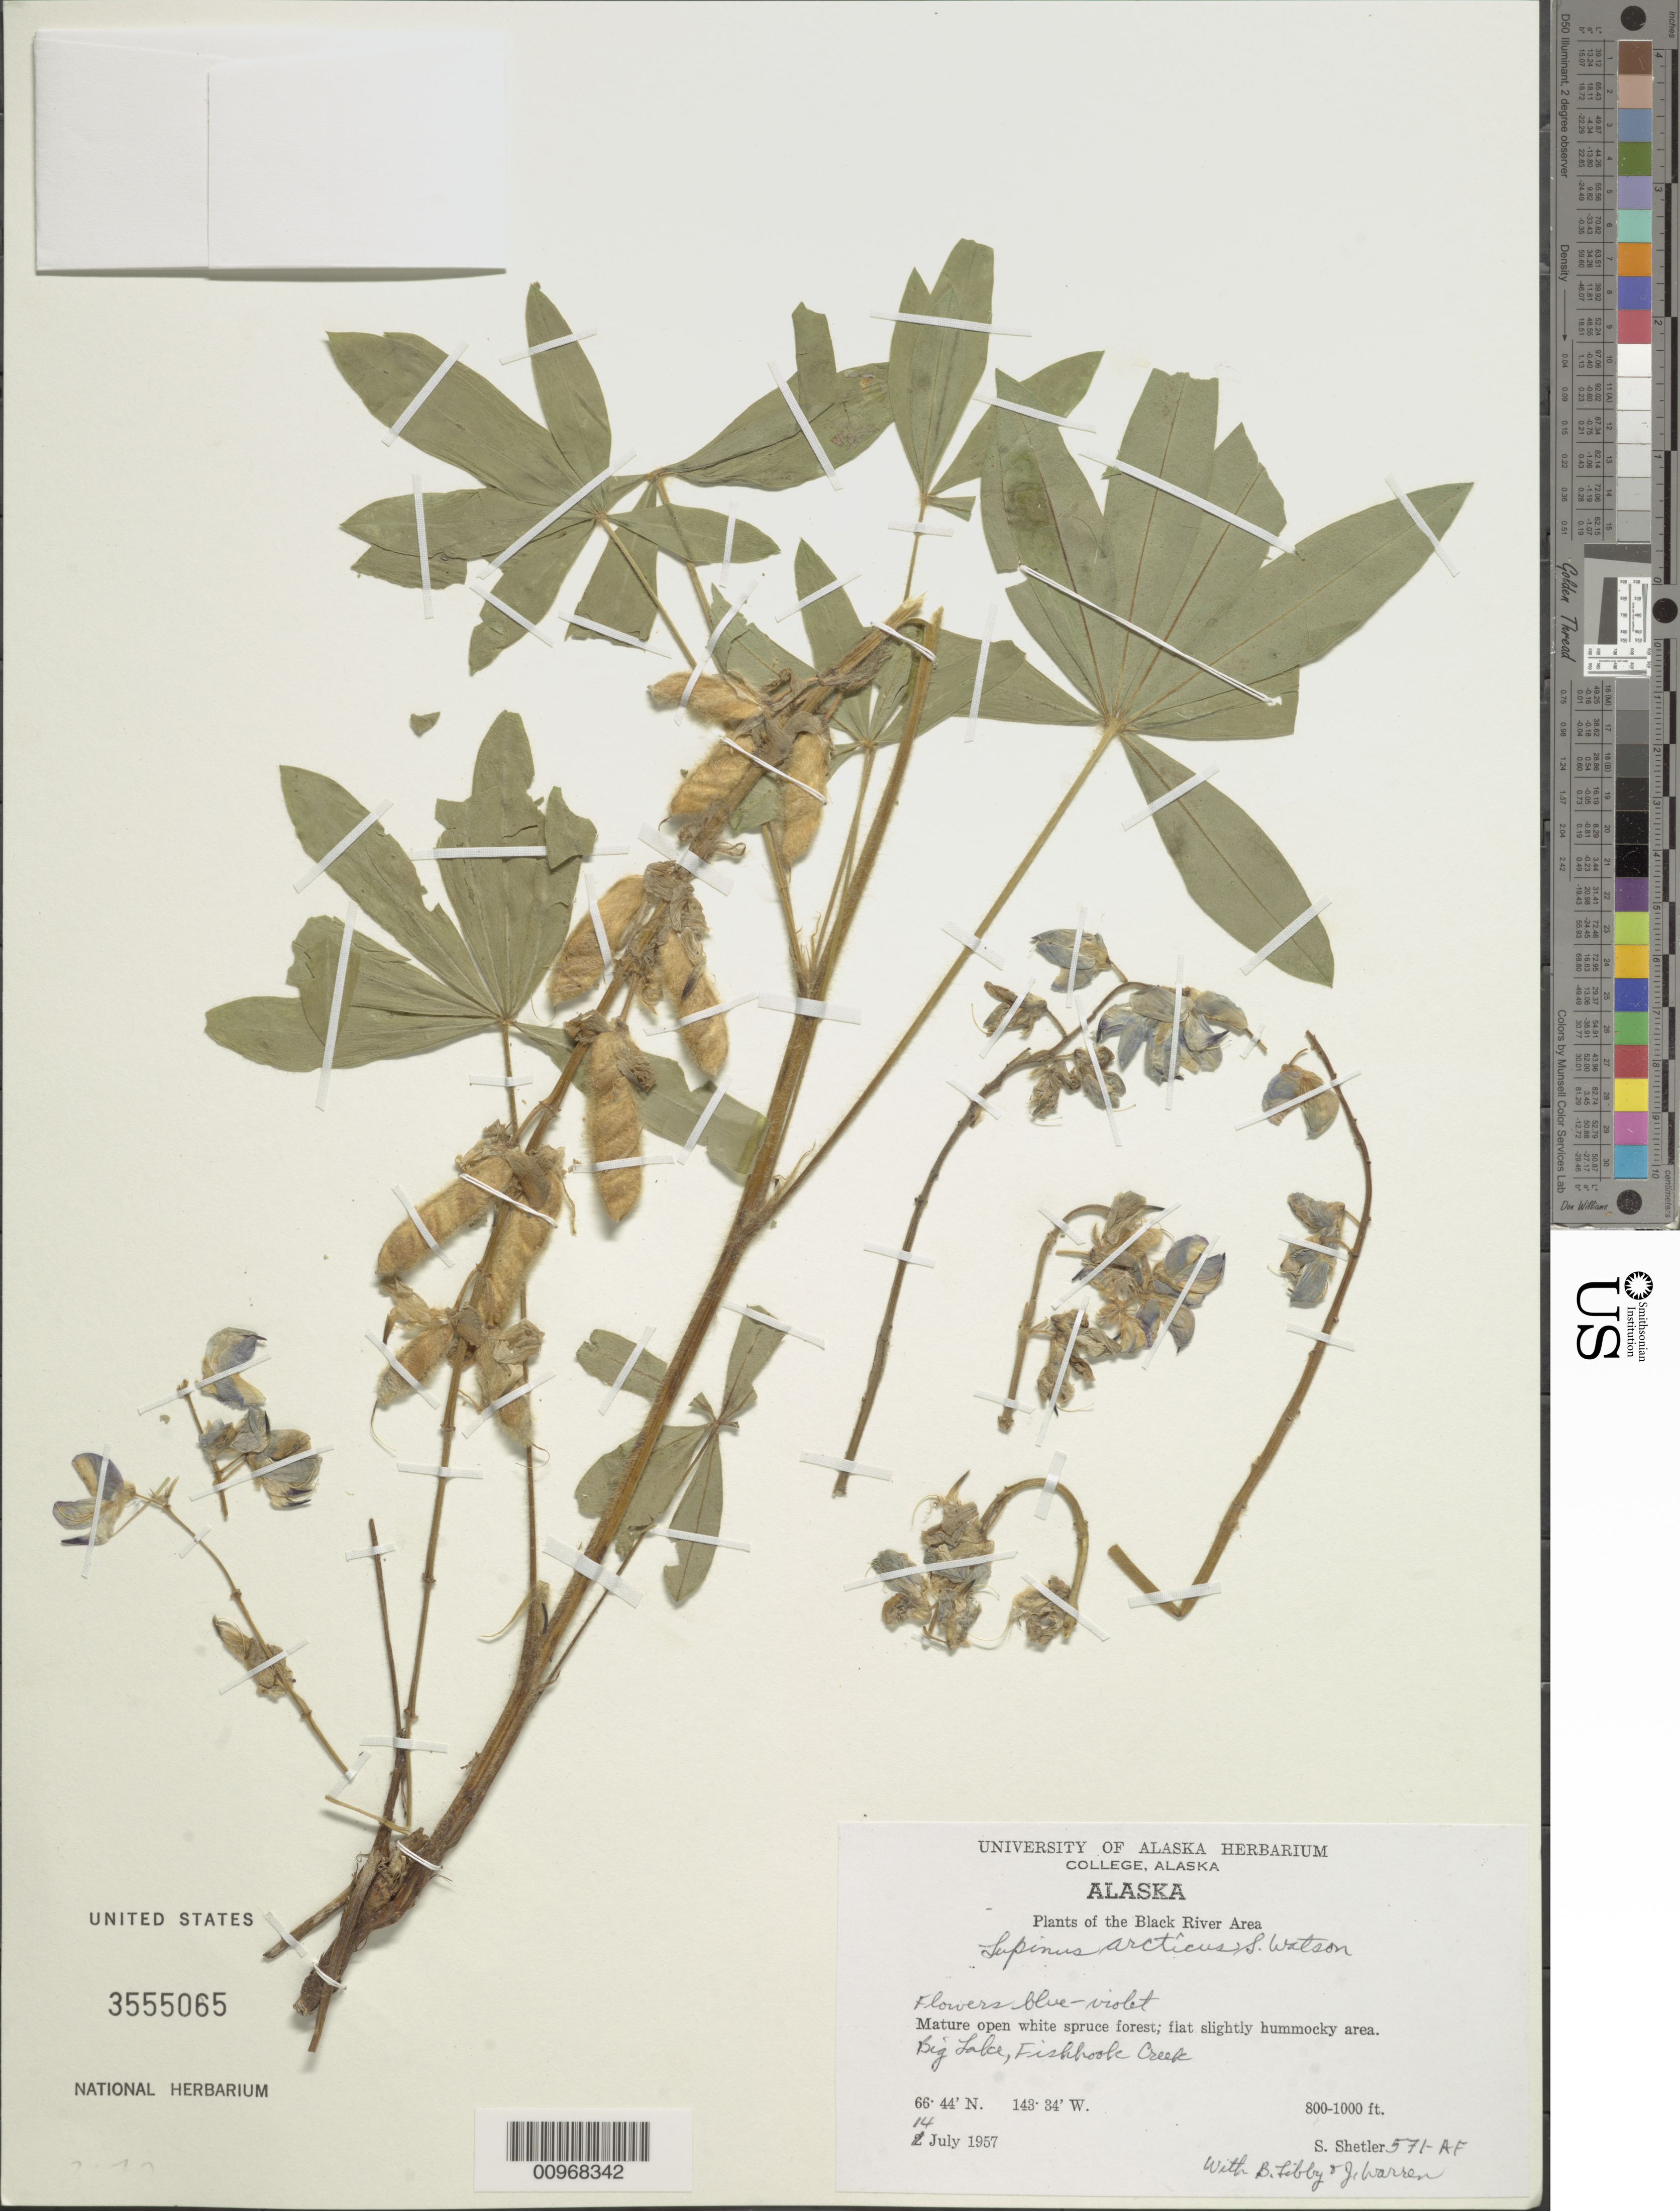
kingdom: Plantae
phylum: Tracheophyta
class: Magnoliopsida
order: Fabales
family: Fabaceae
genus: Lupinus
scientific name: Lupinus arcticus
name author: S. Watson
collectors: S. Shetler, B. Libby & J. Warren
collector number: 571-AF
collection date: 1957-07-14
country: United States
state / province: Alaska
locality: Black River Area. Mature open white-spruce forest; flat slightly hummocky area. Big Lake, Fishhook Creek.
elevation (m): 244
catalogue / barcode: US 3555065